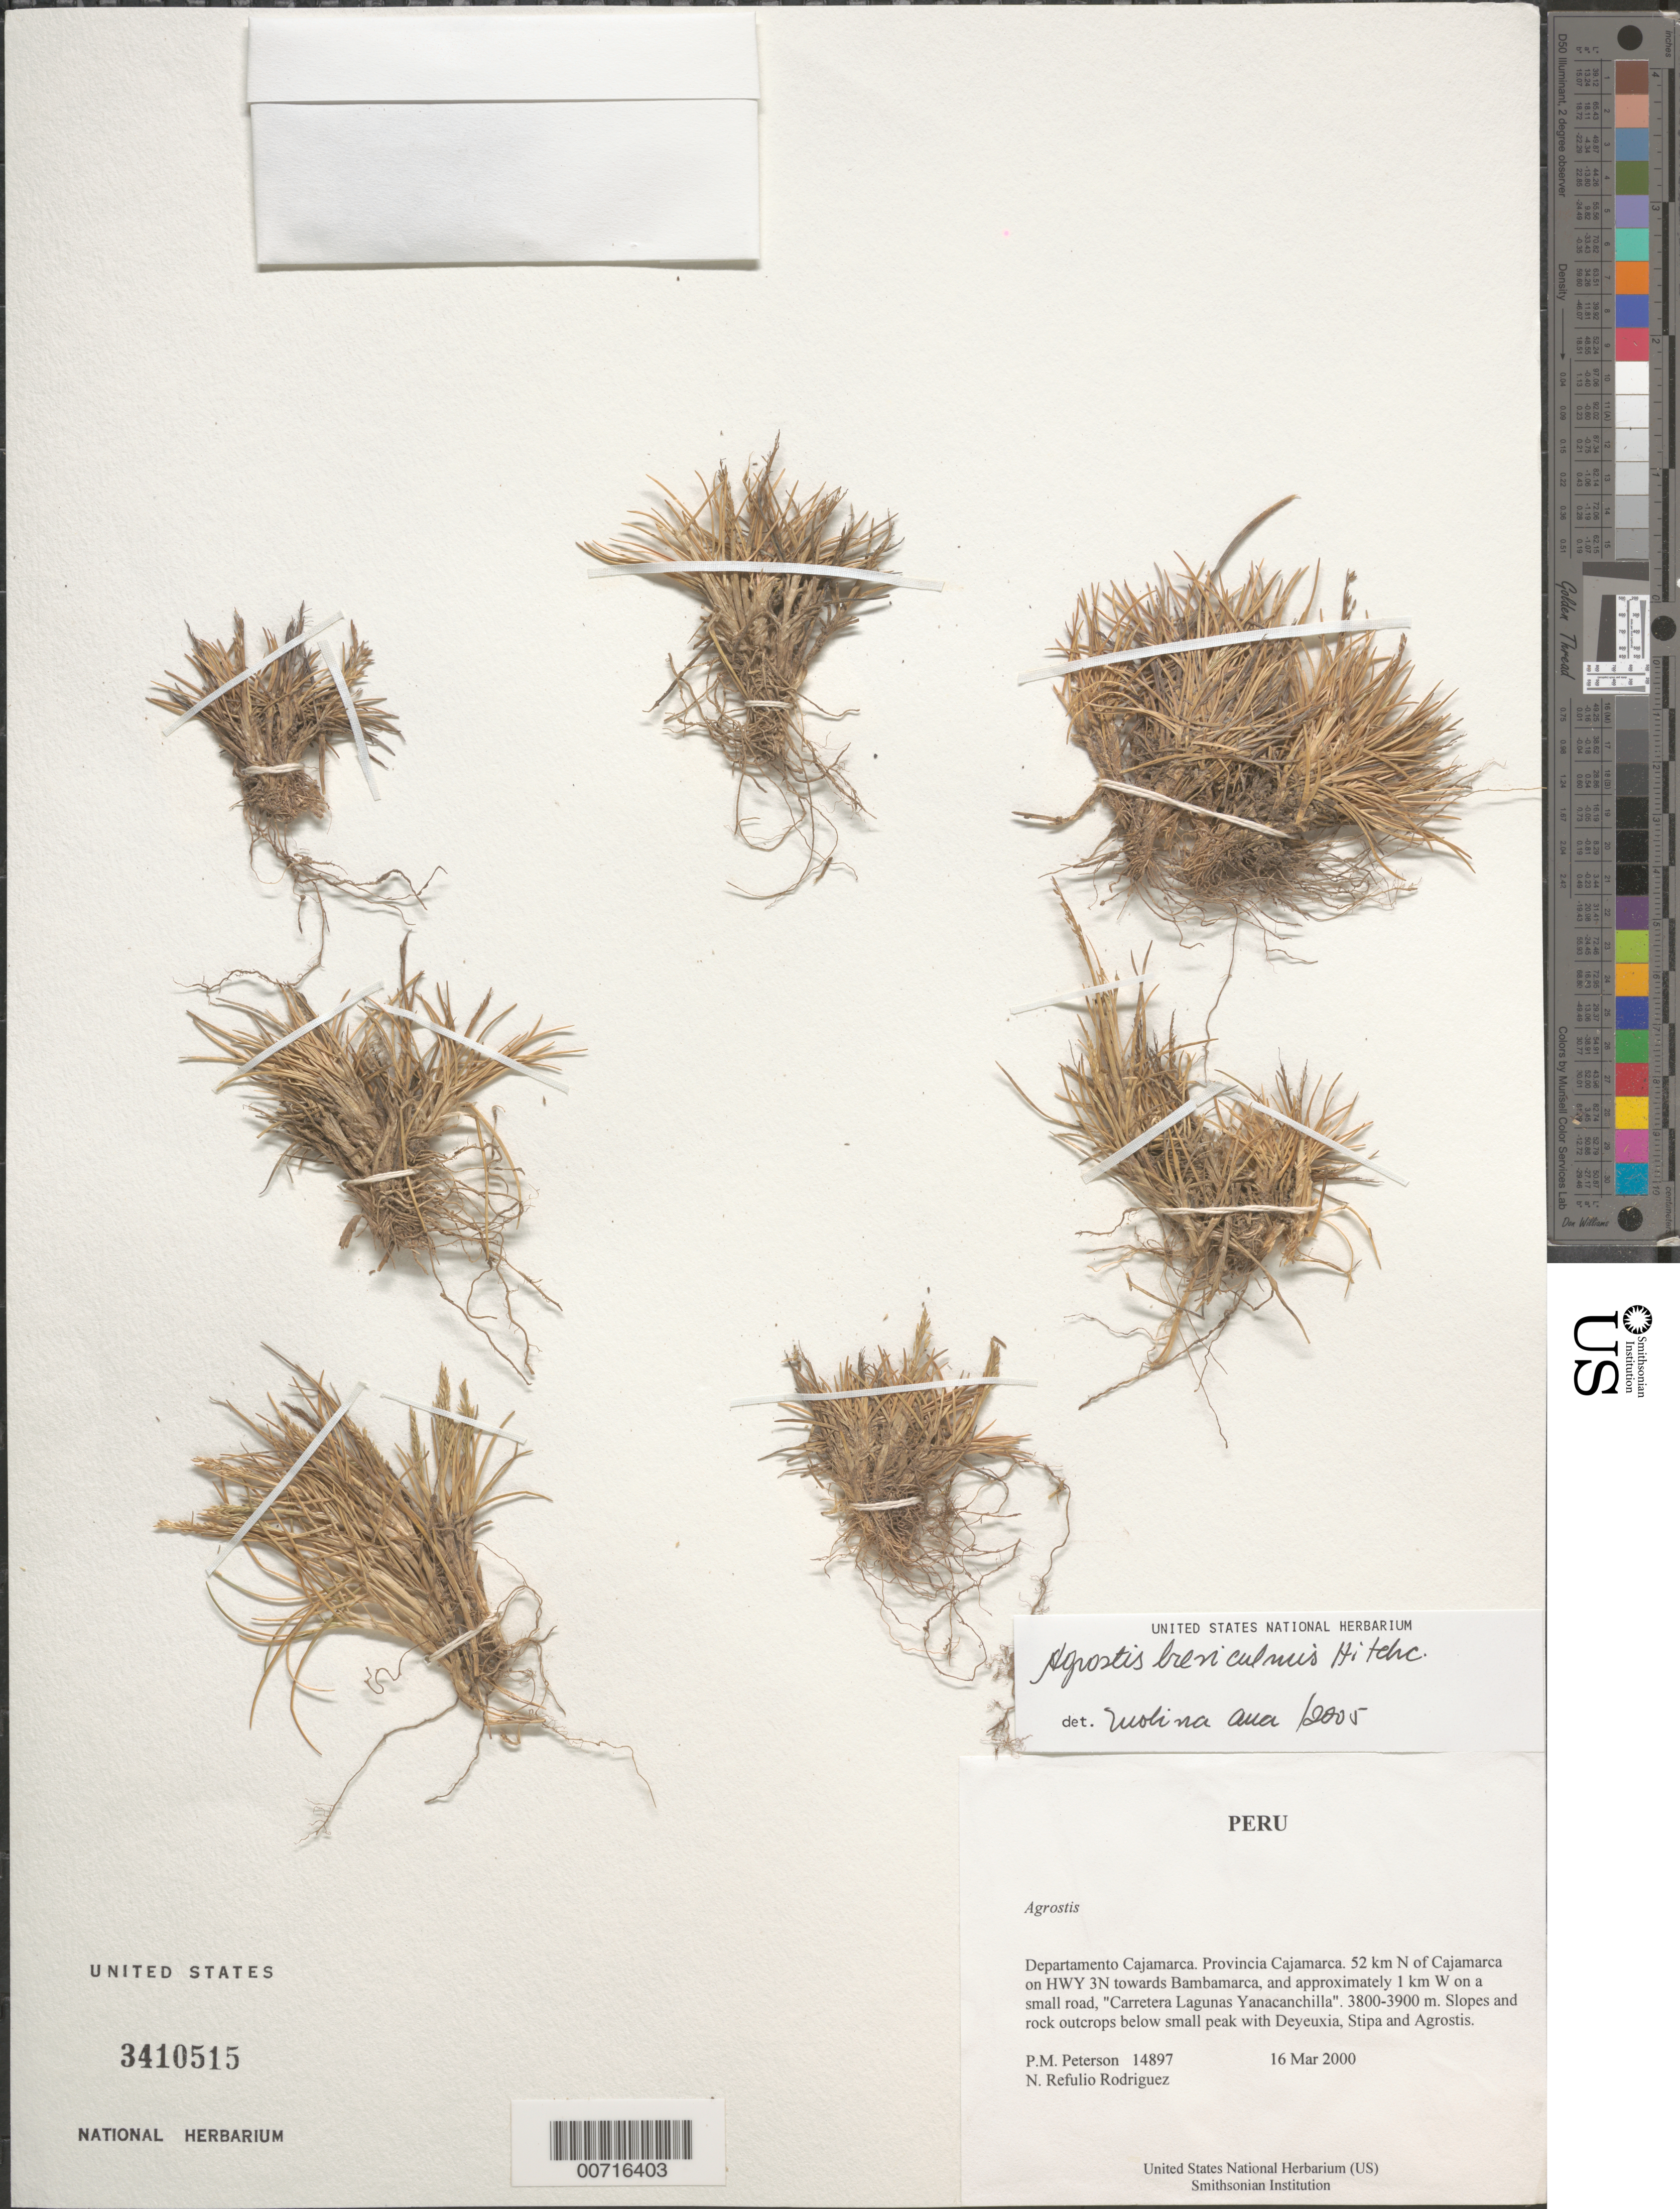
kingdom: Plantae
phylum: Tracheophyta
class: Liliopsida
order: Poales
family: Poaceae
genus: Agrostis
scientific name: Agrostis breviculmis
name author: Hitchc.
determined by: Molina, Ana M. de R.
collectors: P. M. Peterson & N. Refulio-Rodríguez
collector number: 14897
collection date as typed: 16 Mar 2000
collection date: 2000-03-16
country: Peru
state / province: Cajamarca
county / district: Cajamarca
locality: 52 km N of Cajamarca on HWY 3N towards Bambamarca, and approximately 1 km W on a small road, "Carretera Lagunas Yanacanchilla".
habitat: Slopes and rock outcrops below small peak with Deyeuxia, Stipa and Agrostis.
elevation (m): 3800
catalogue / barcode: US 3410515